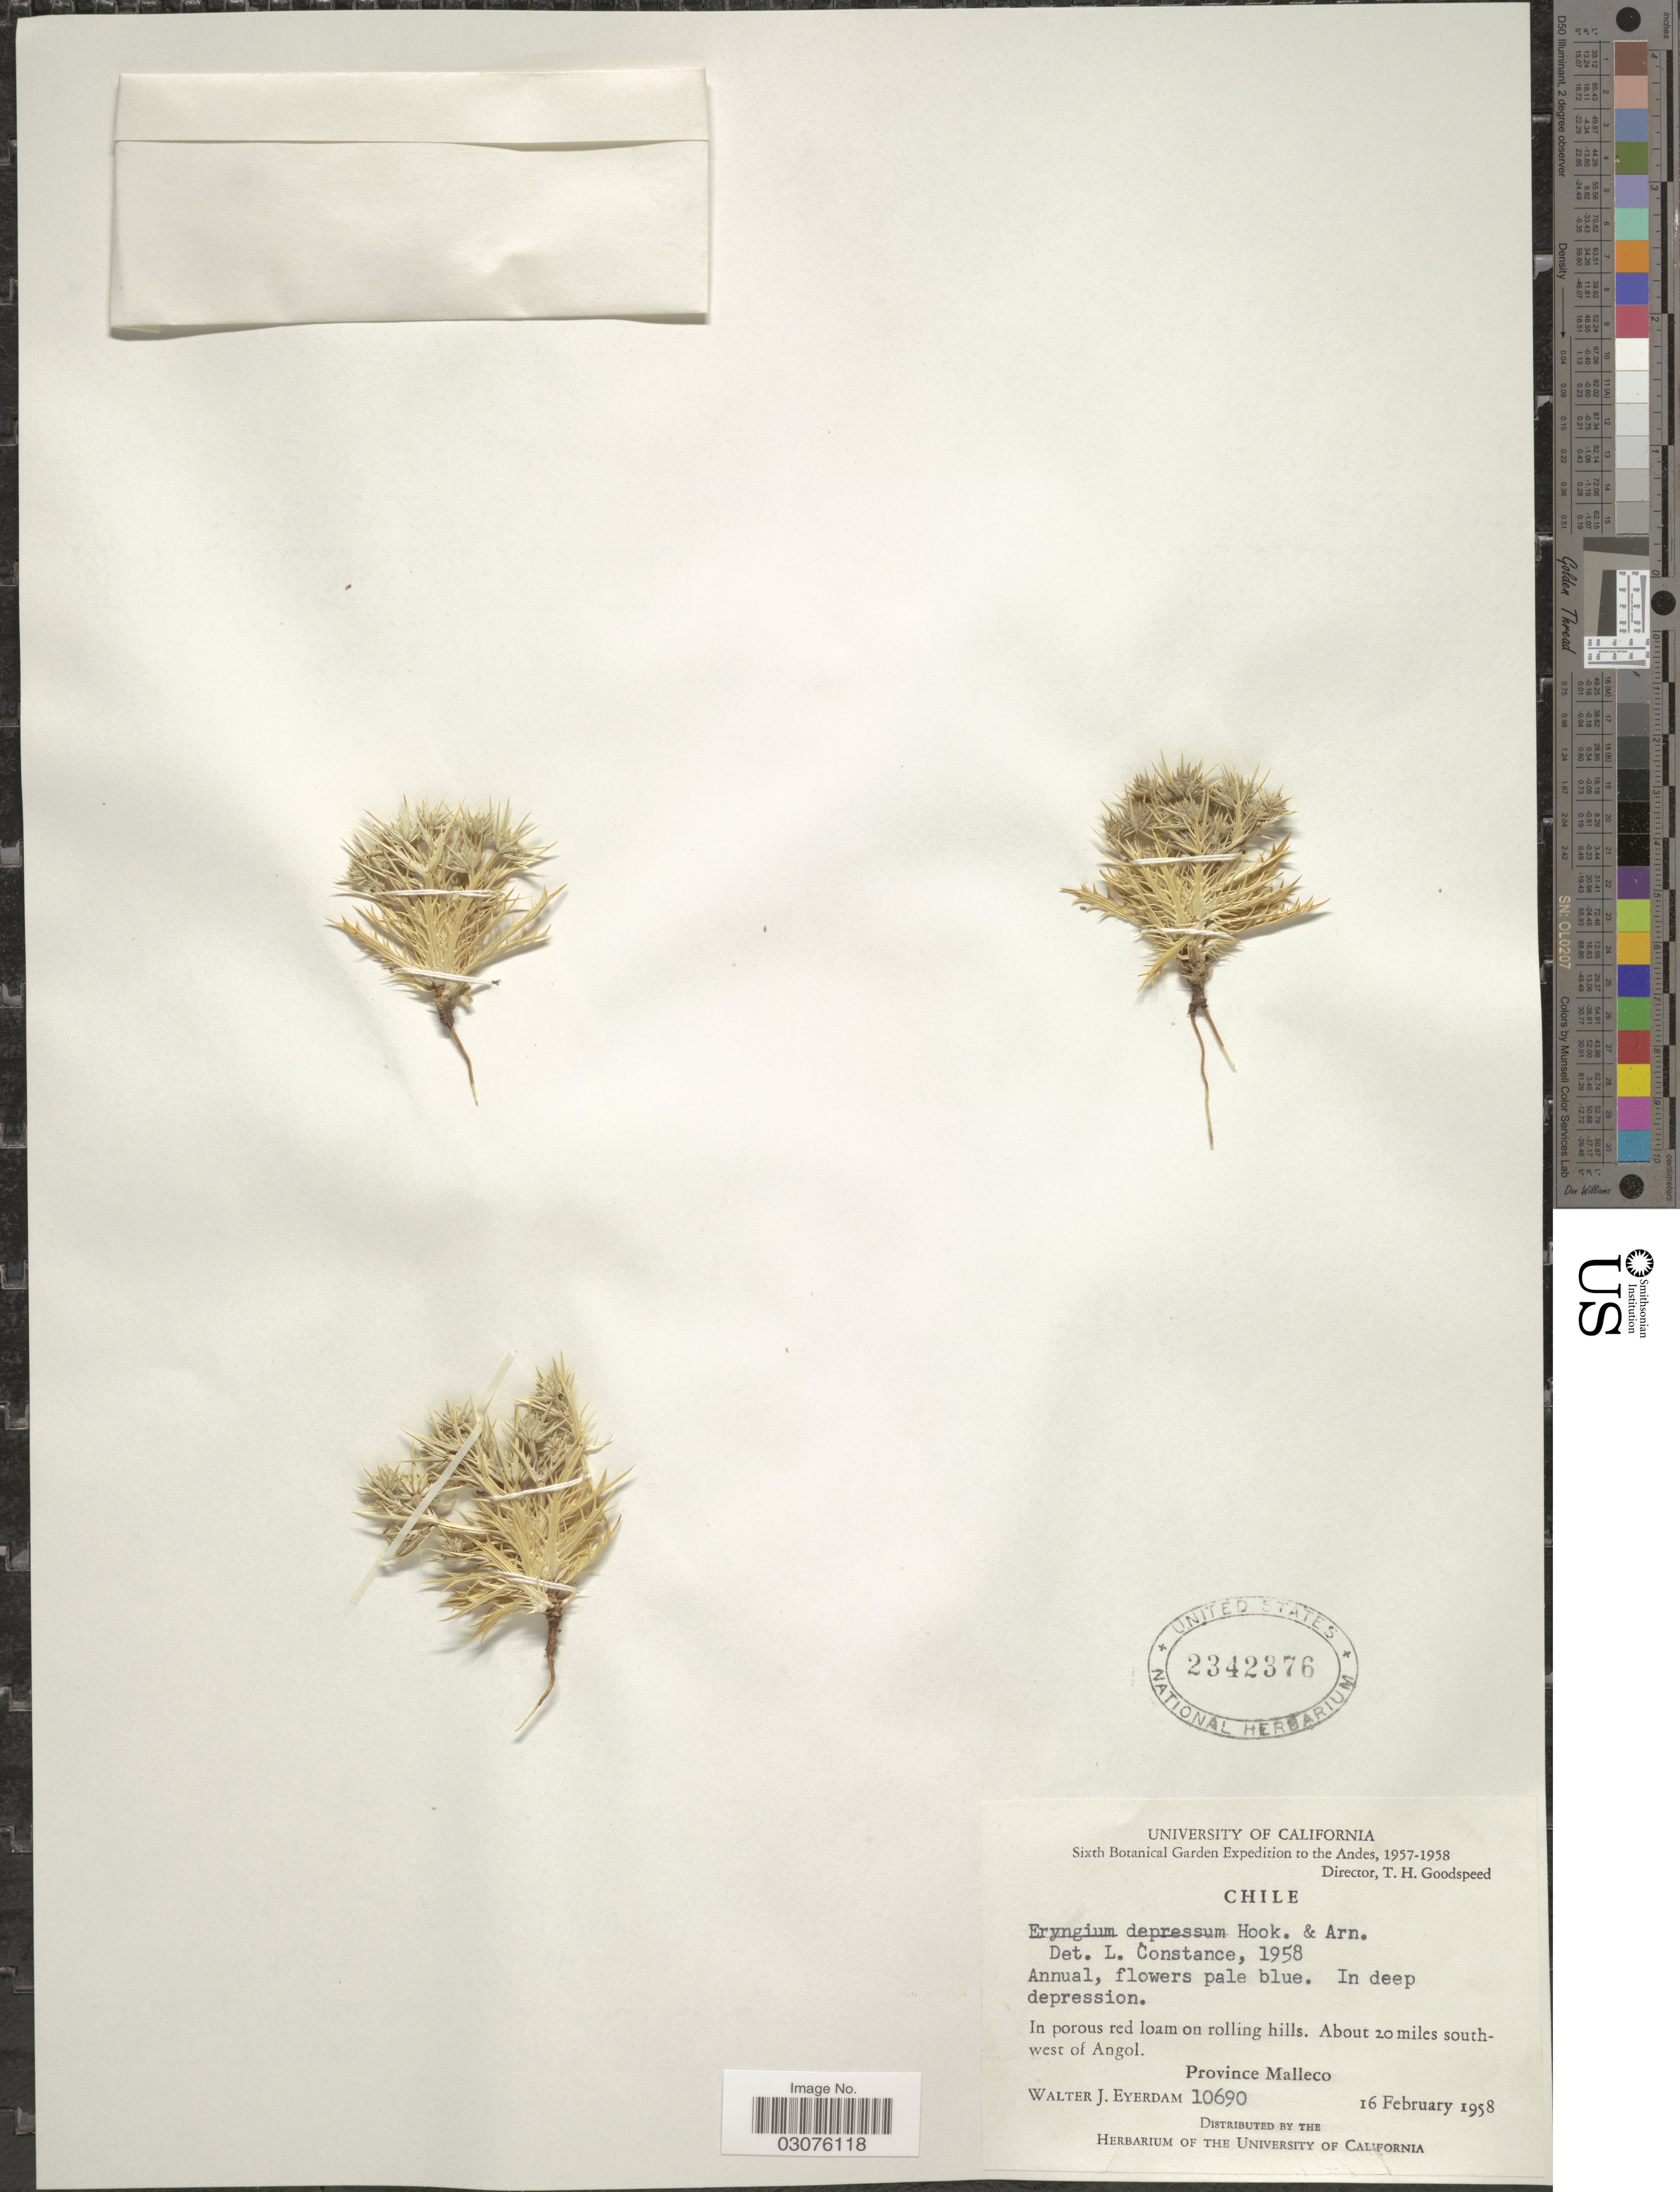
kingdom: Plantae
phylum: Tracheophyta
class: Magnoliopsida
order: Apiales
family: Apiaceae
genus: Eryngium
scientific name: Eryngium depressum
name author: Hook. & Arn.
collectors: W. J. Eyerdam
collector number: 10690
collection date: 1958-02-16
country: Chile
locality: Andes. In porous red loam on rolling hills. About 20 miles southwest of Angol. Province Malleco.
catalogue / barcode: US 2342376